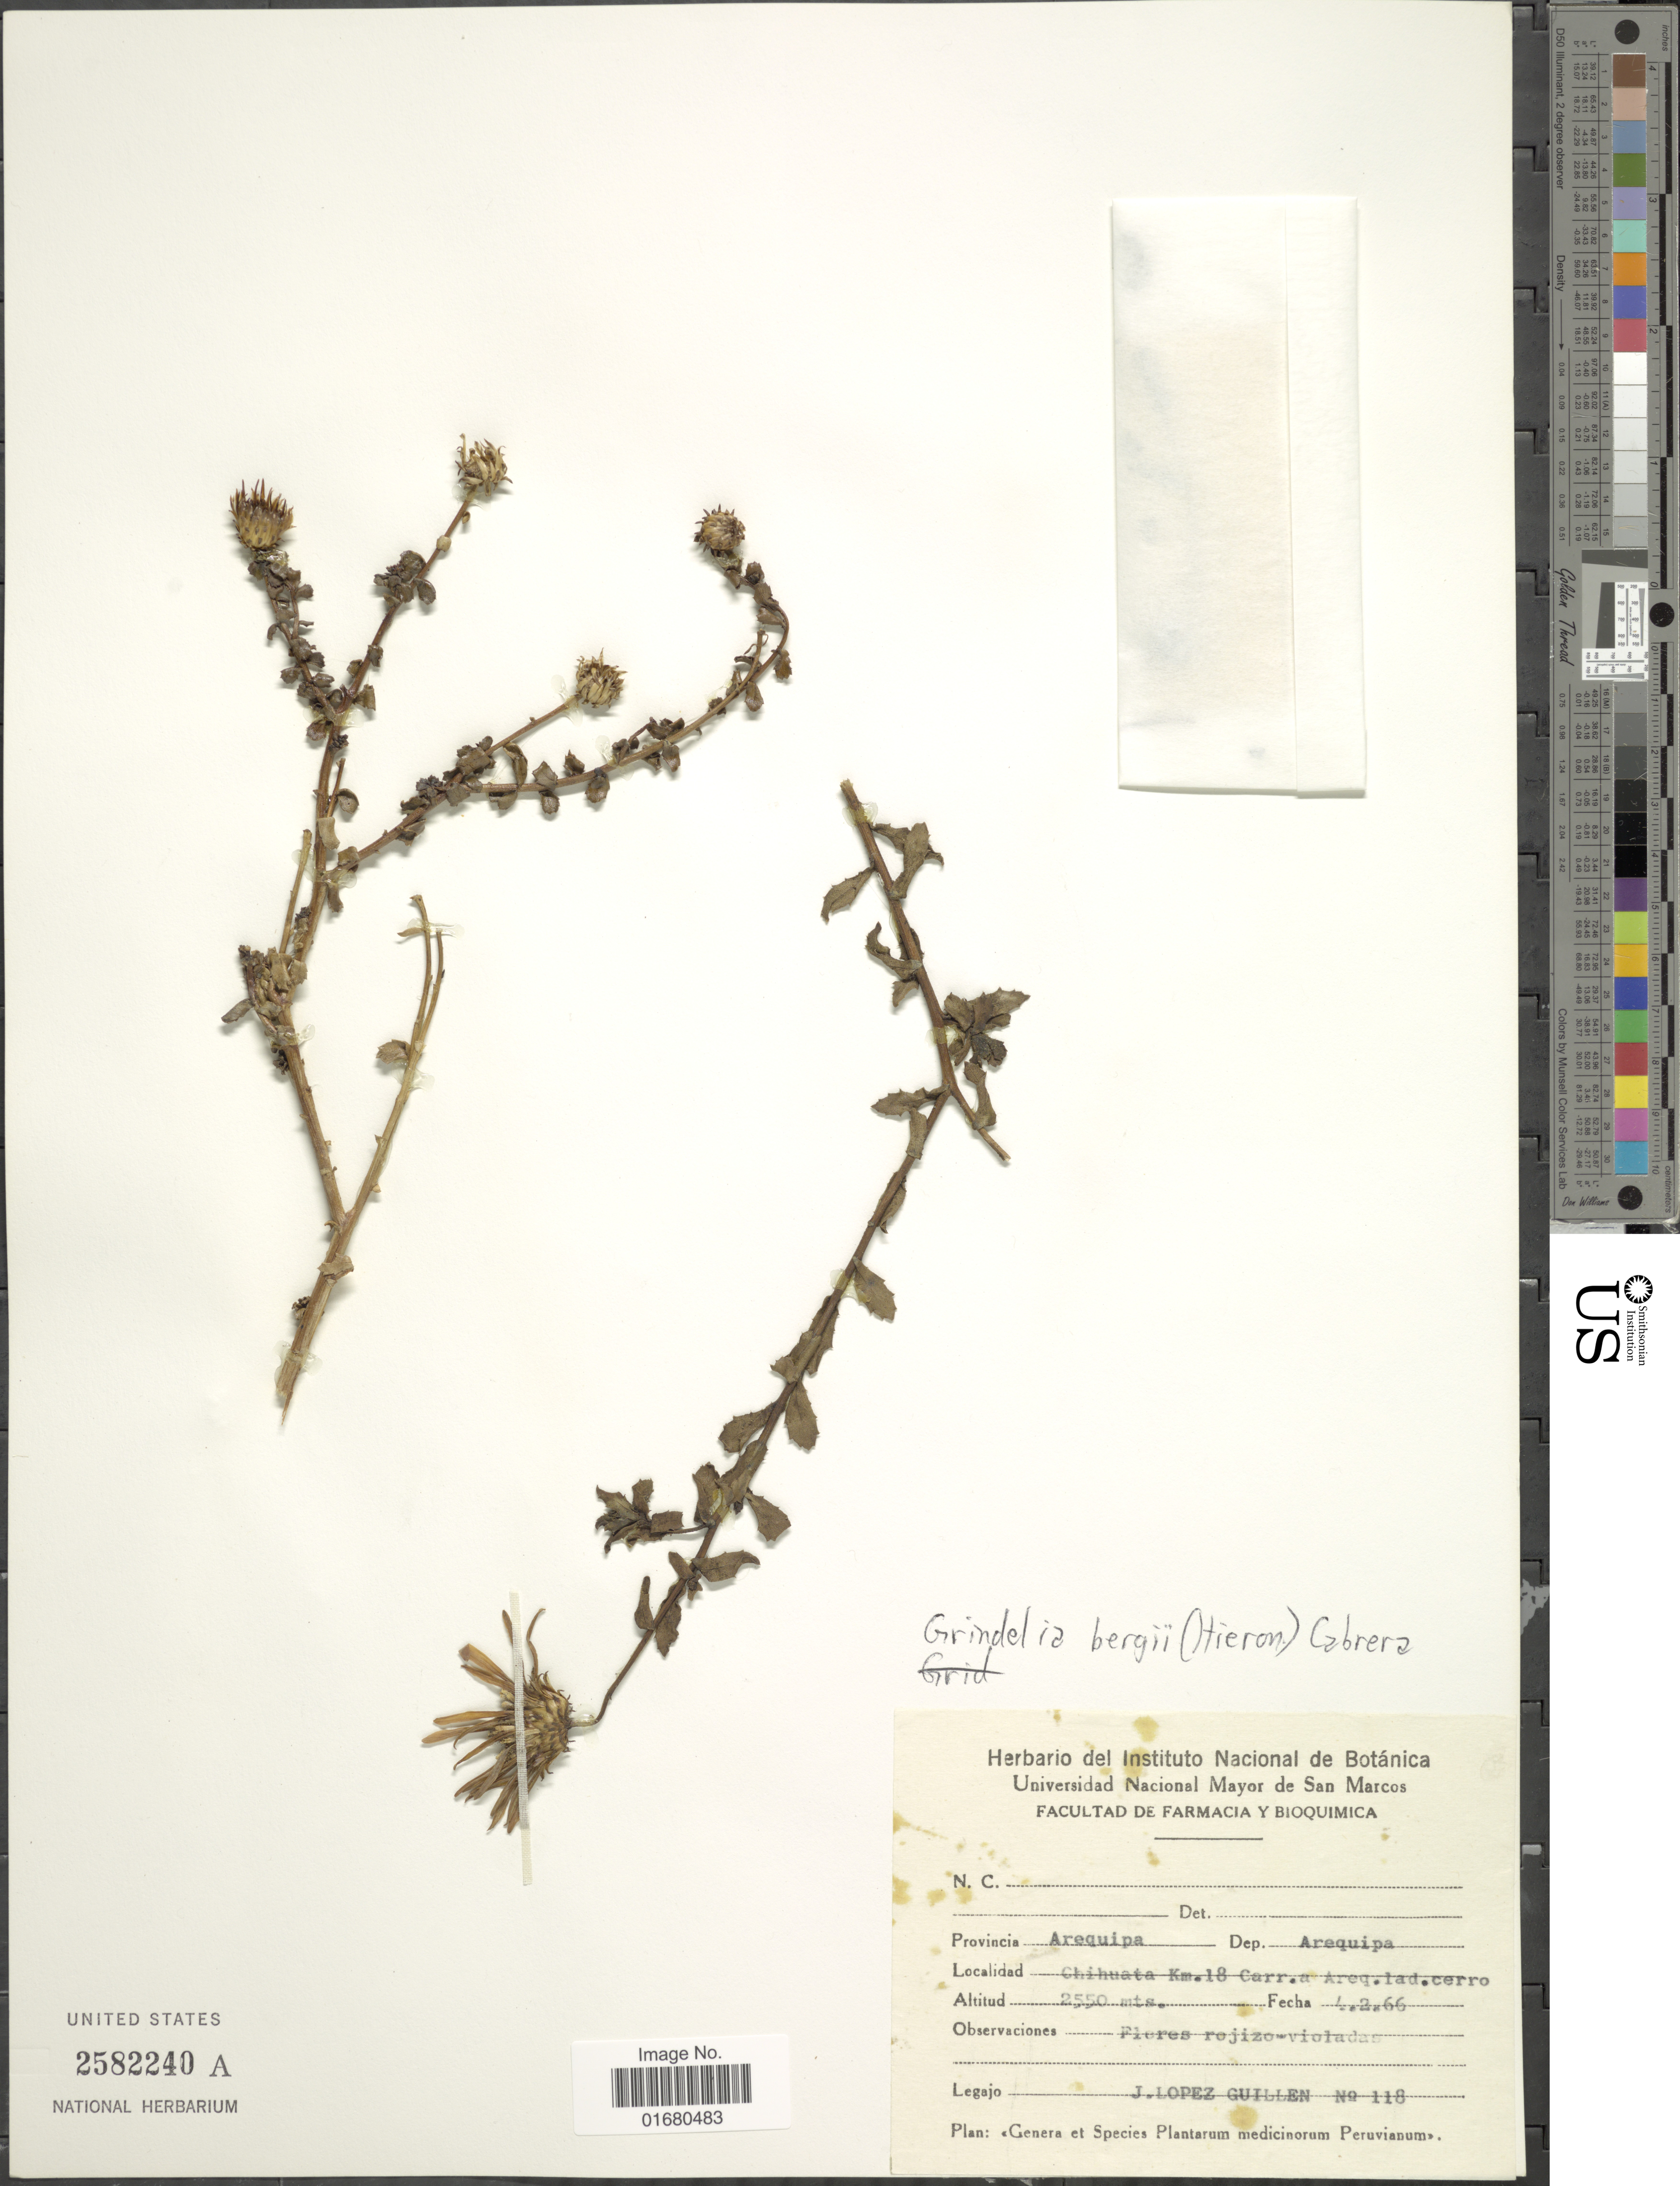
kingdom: Plantae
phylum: Tracheophyta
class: Magnoliopsida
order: Asterales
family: Asteraceae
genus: Grindelia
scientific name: Grindelia brachystephana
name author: Griseb.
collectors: J. López Guillén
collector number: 118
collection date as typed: Transcribed d/m/y: 4/2/66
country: Peru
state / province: Arequipa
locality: Chihuata Km. 18 Carr. a Areq. lad. cerro, Dept. Arequipa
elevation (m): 2550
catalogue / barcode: US 2582240A